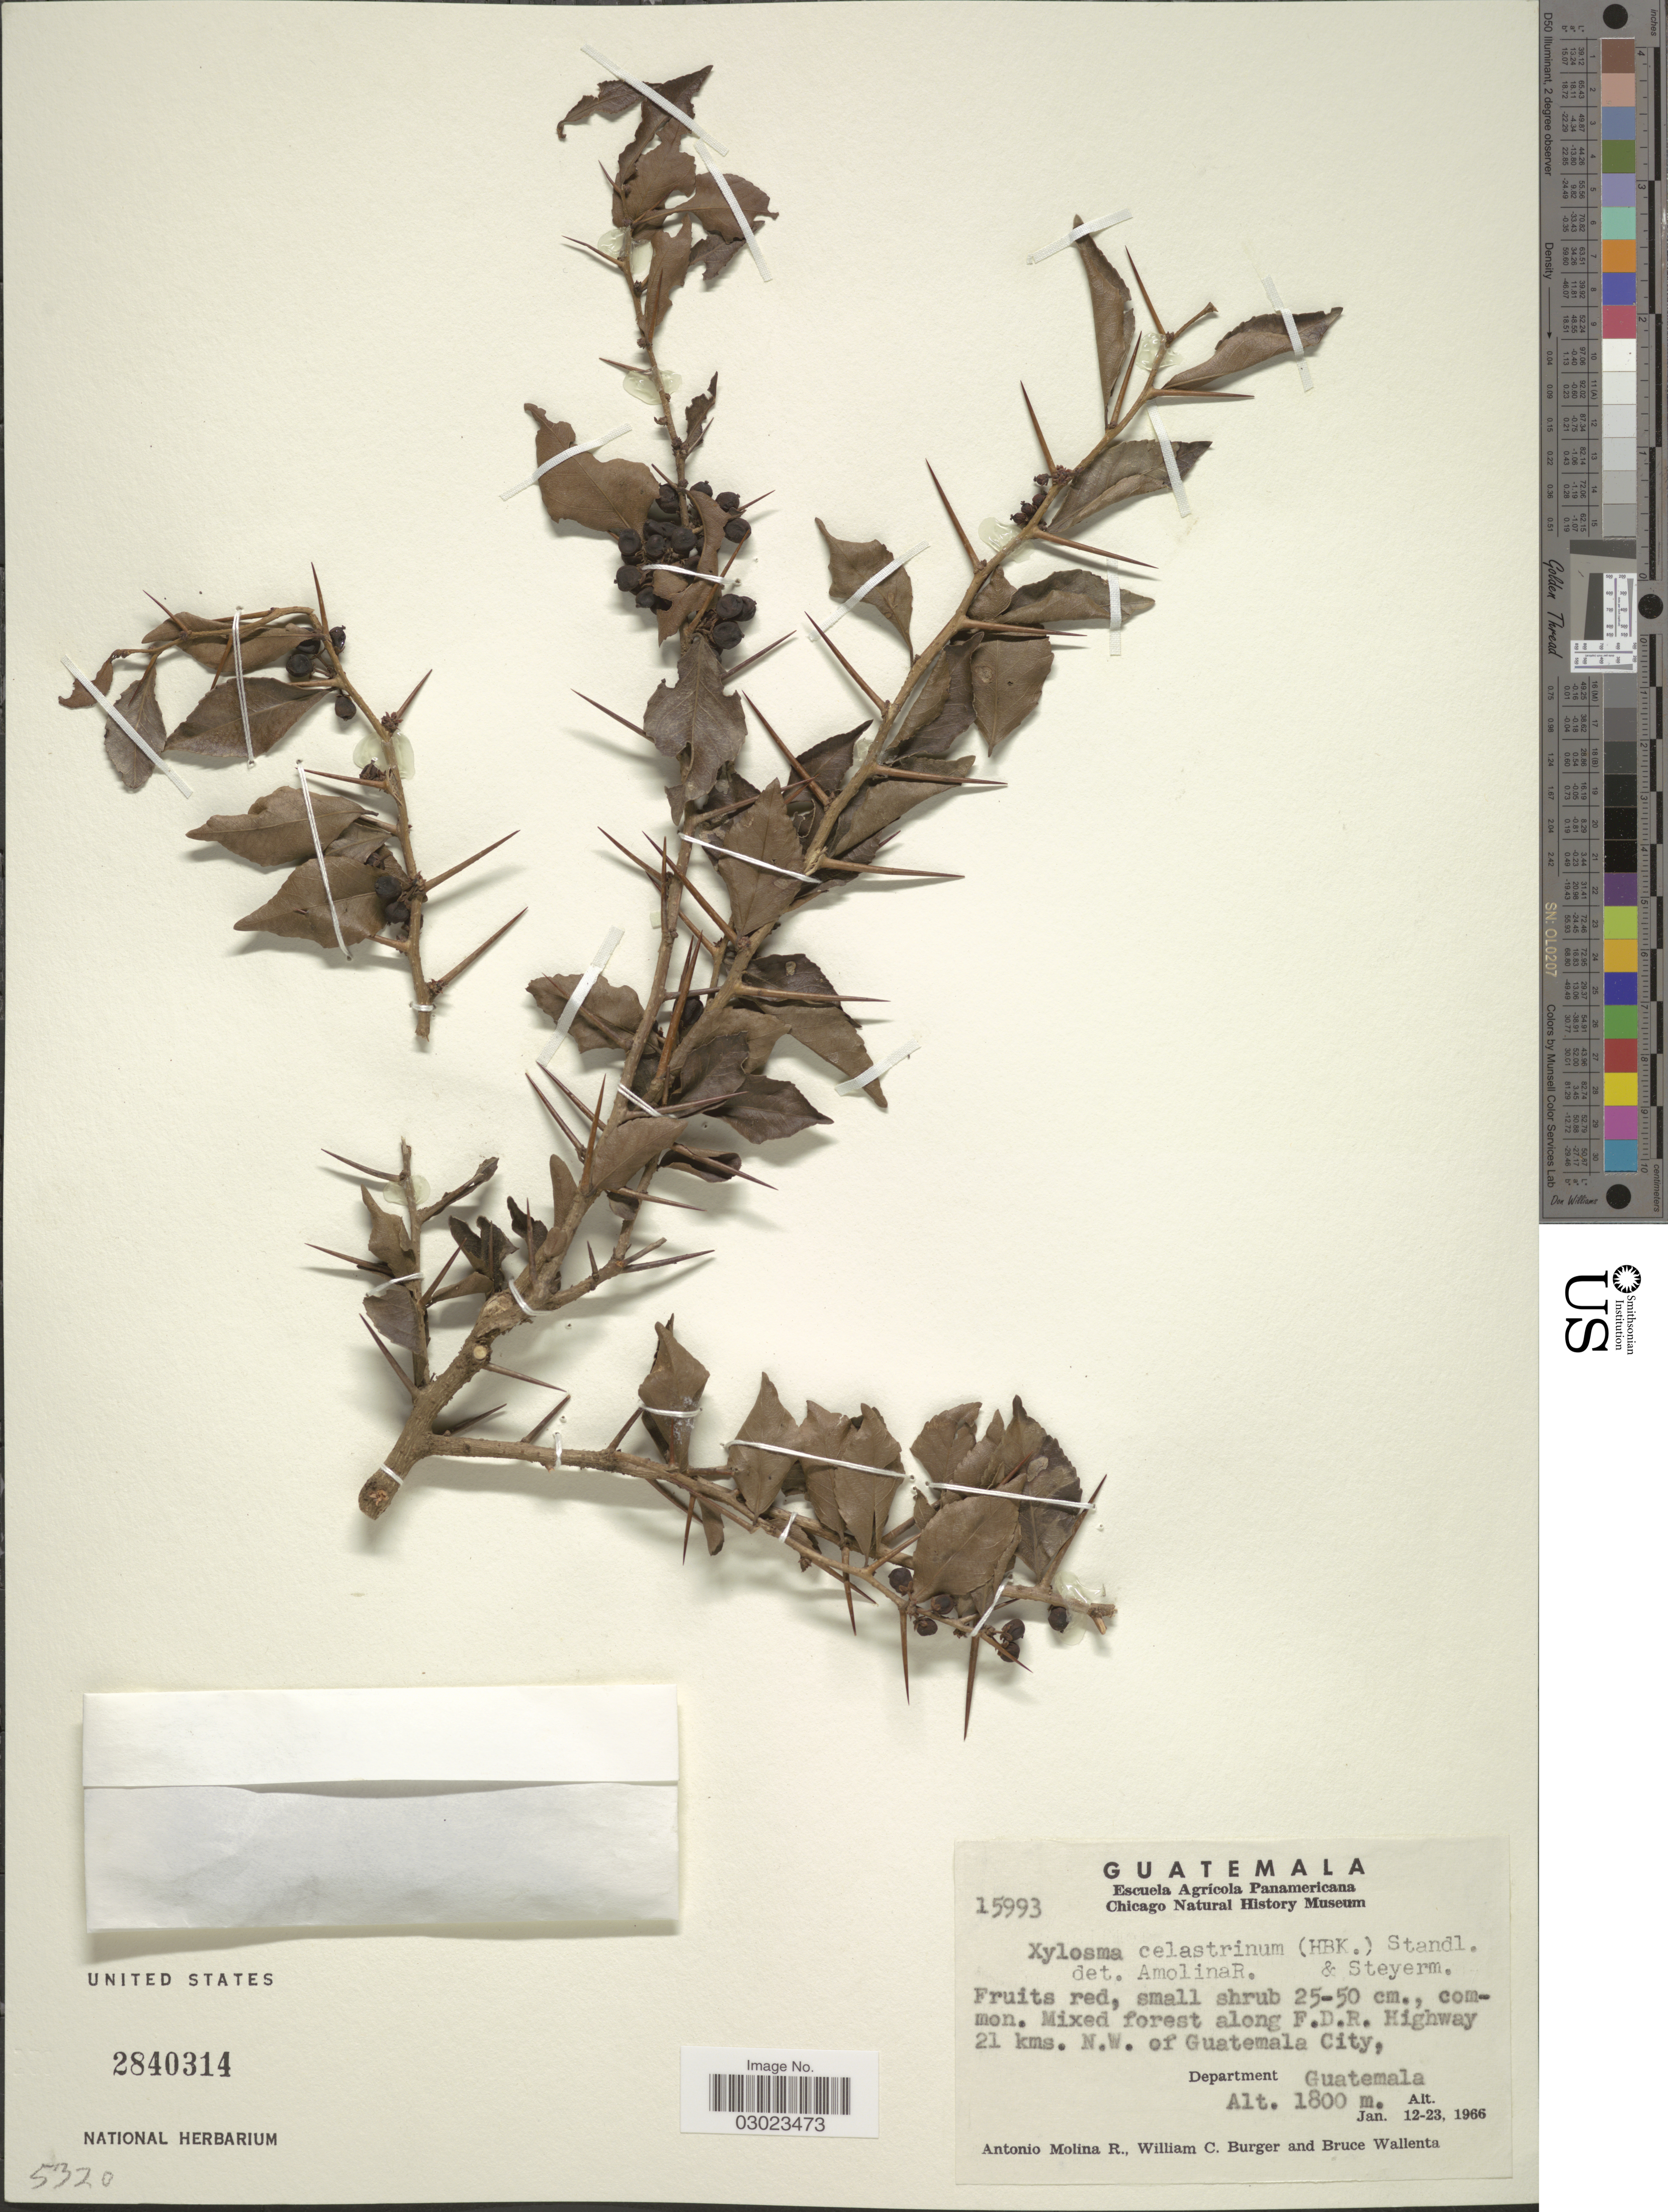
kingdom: Plantae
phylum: Tracheophyta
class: Magnoliopsida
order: Malpighiales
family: Salicaceae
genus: Xylosma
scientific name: Xylosma flexuosa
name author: (Kunth) Hemsl.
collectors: A. Molina R., W. Burger & B. Wallenta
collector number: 15993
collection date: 1966-01-12/1966-01-23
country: Guatemala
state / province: Guatemala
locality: Mixed forest along F.D.R. Highway 21 kms. N.W. of Guatemala City, Department of Guatemala.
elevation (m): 1800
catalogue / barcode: US 2840314